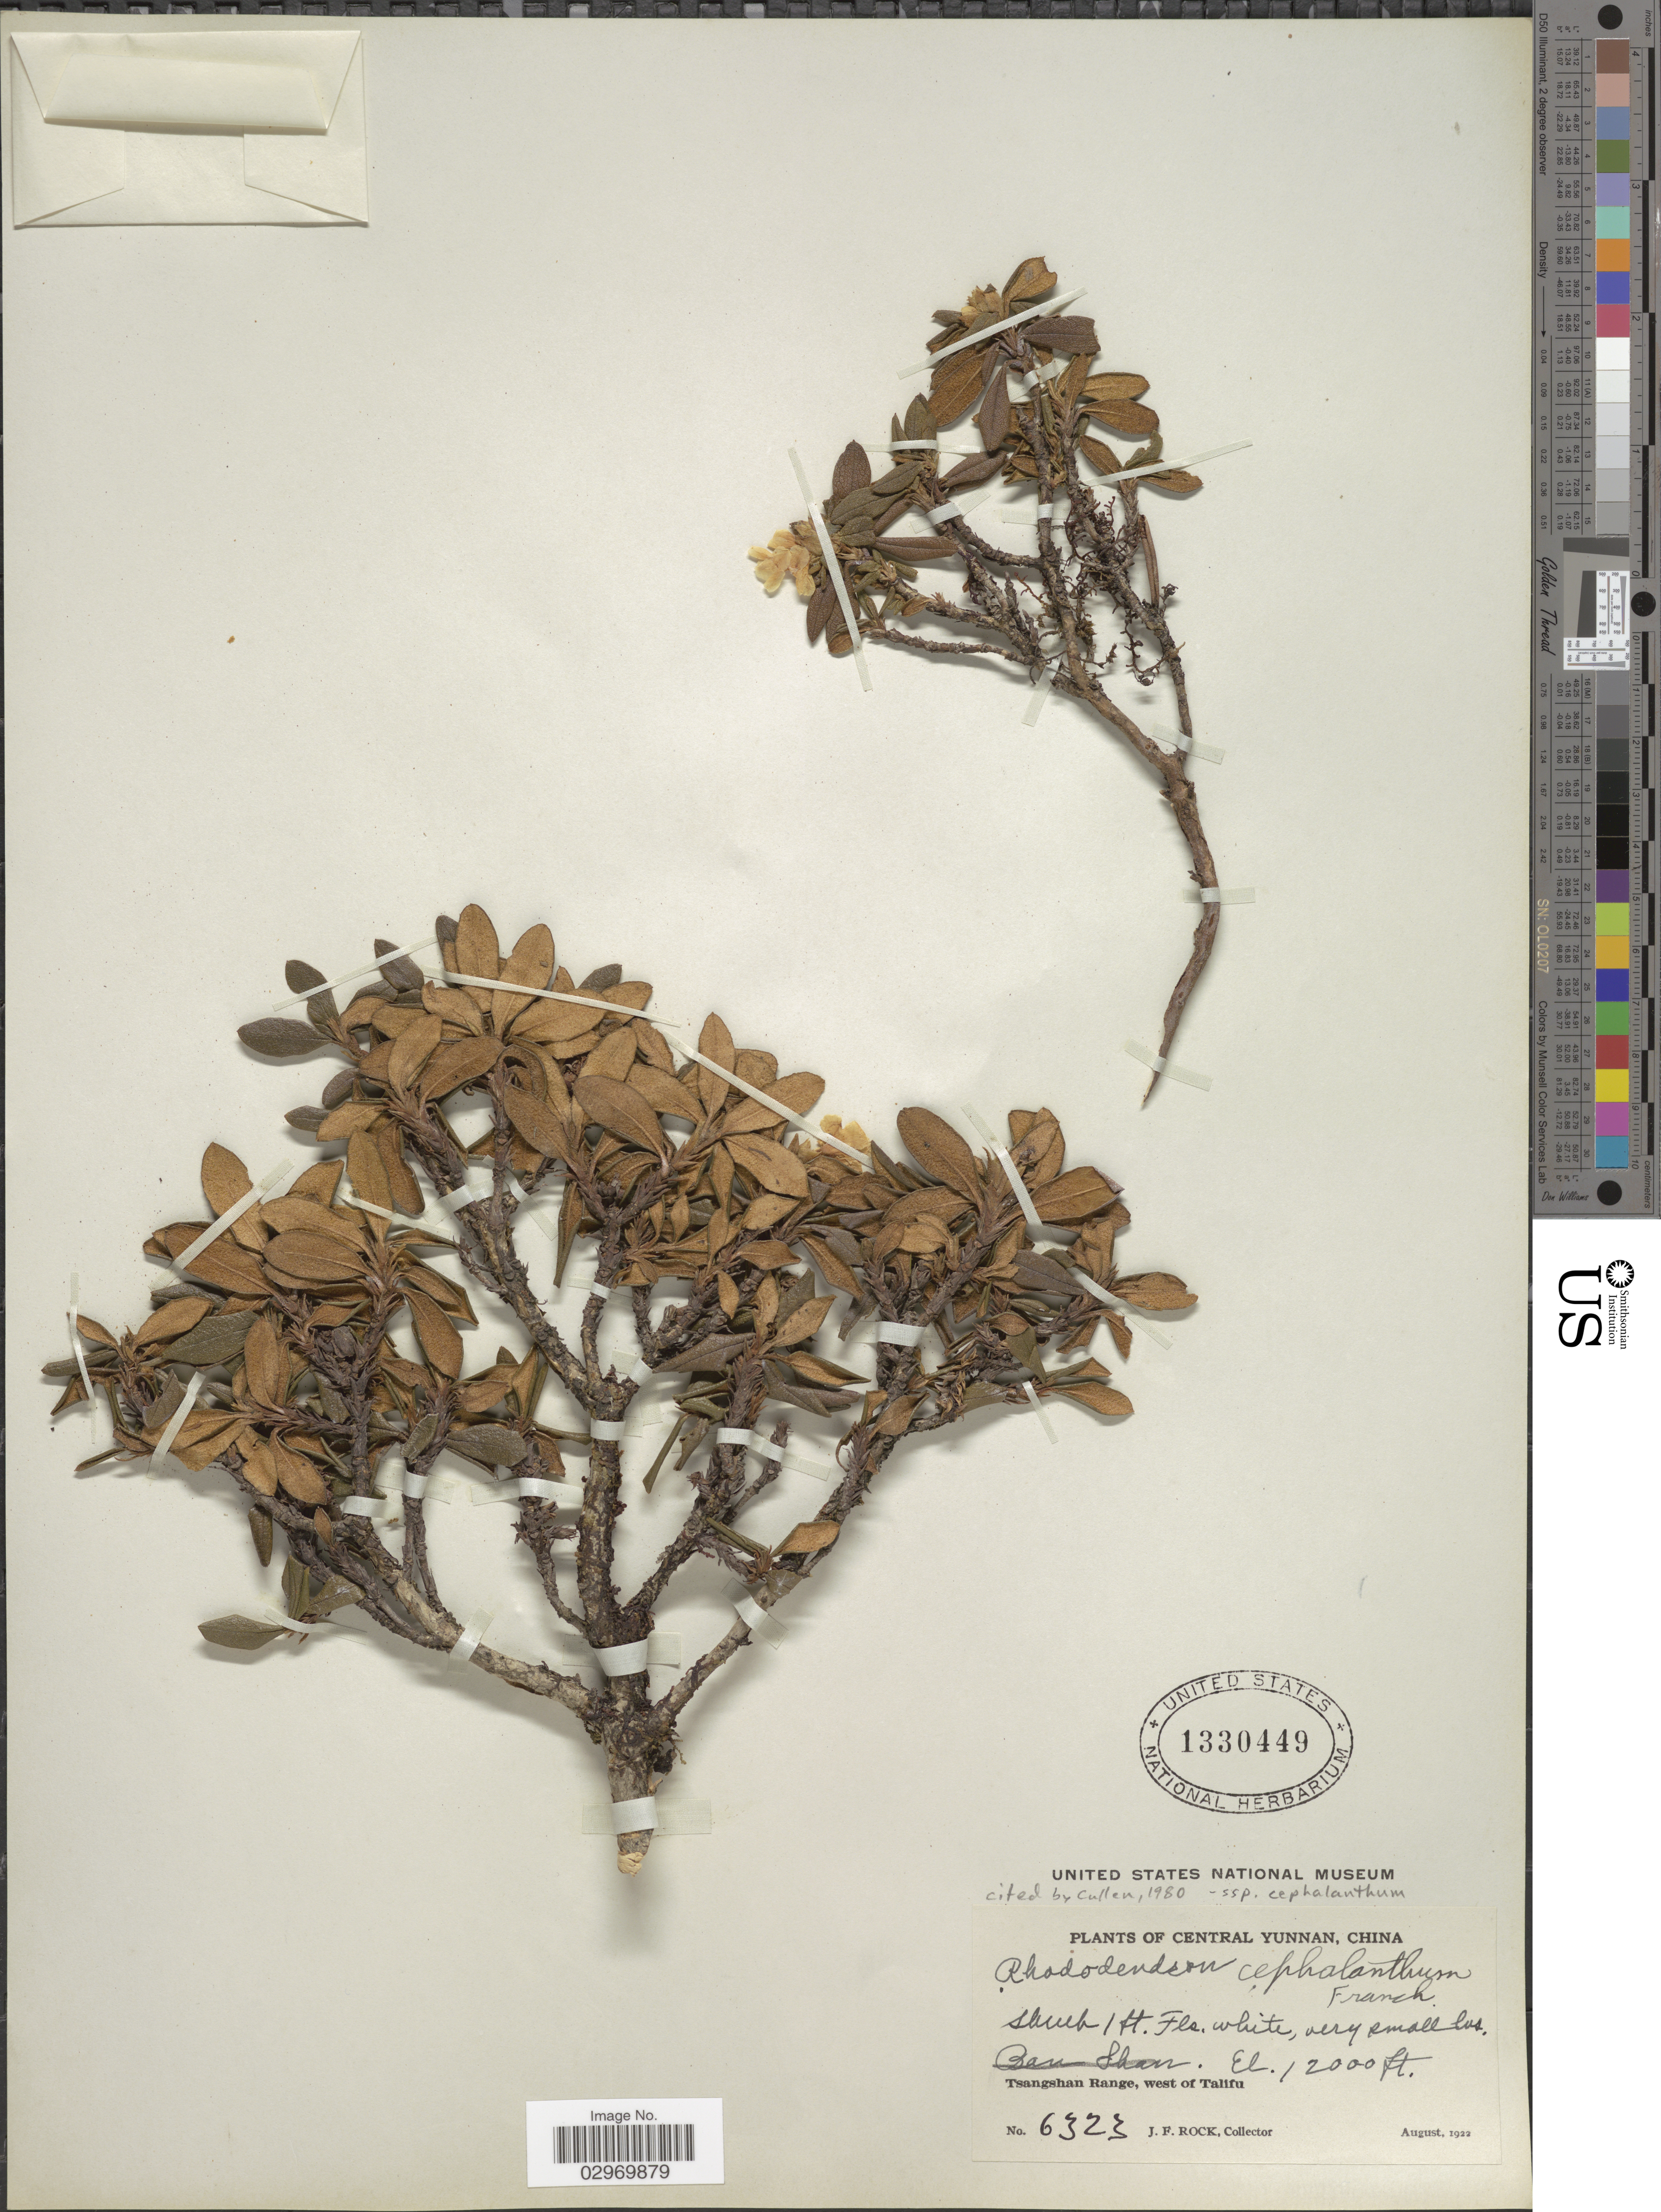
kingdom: Plantae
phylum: Tracheophyta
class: Magnoliopsida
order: Ericales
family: Ericaceae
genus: Rhododendron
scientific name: Rhododendron cephalanthum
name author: Franch.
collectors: J. Rock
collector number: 6323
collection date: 1922-08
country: China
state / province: Yunnan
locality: Central Yunnan, Tsangshan Range, west of Talifu.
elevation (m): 3658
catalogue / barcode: US 1330449